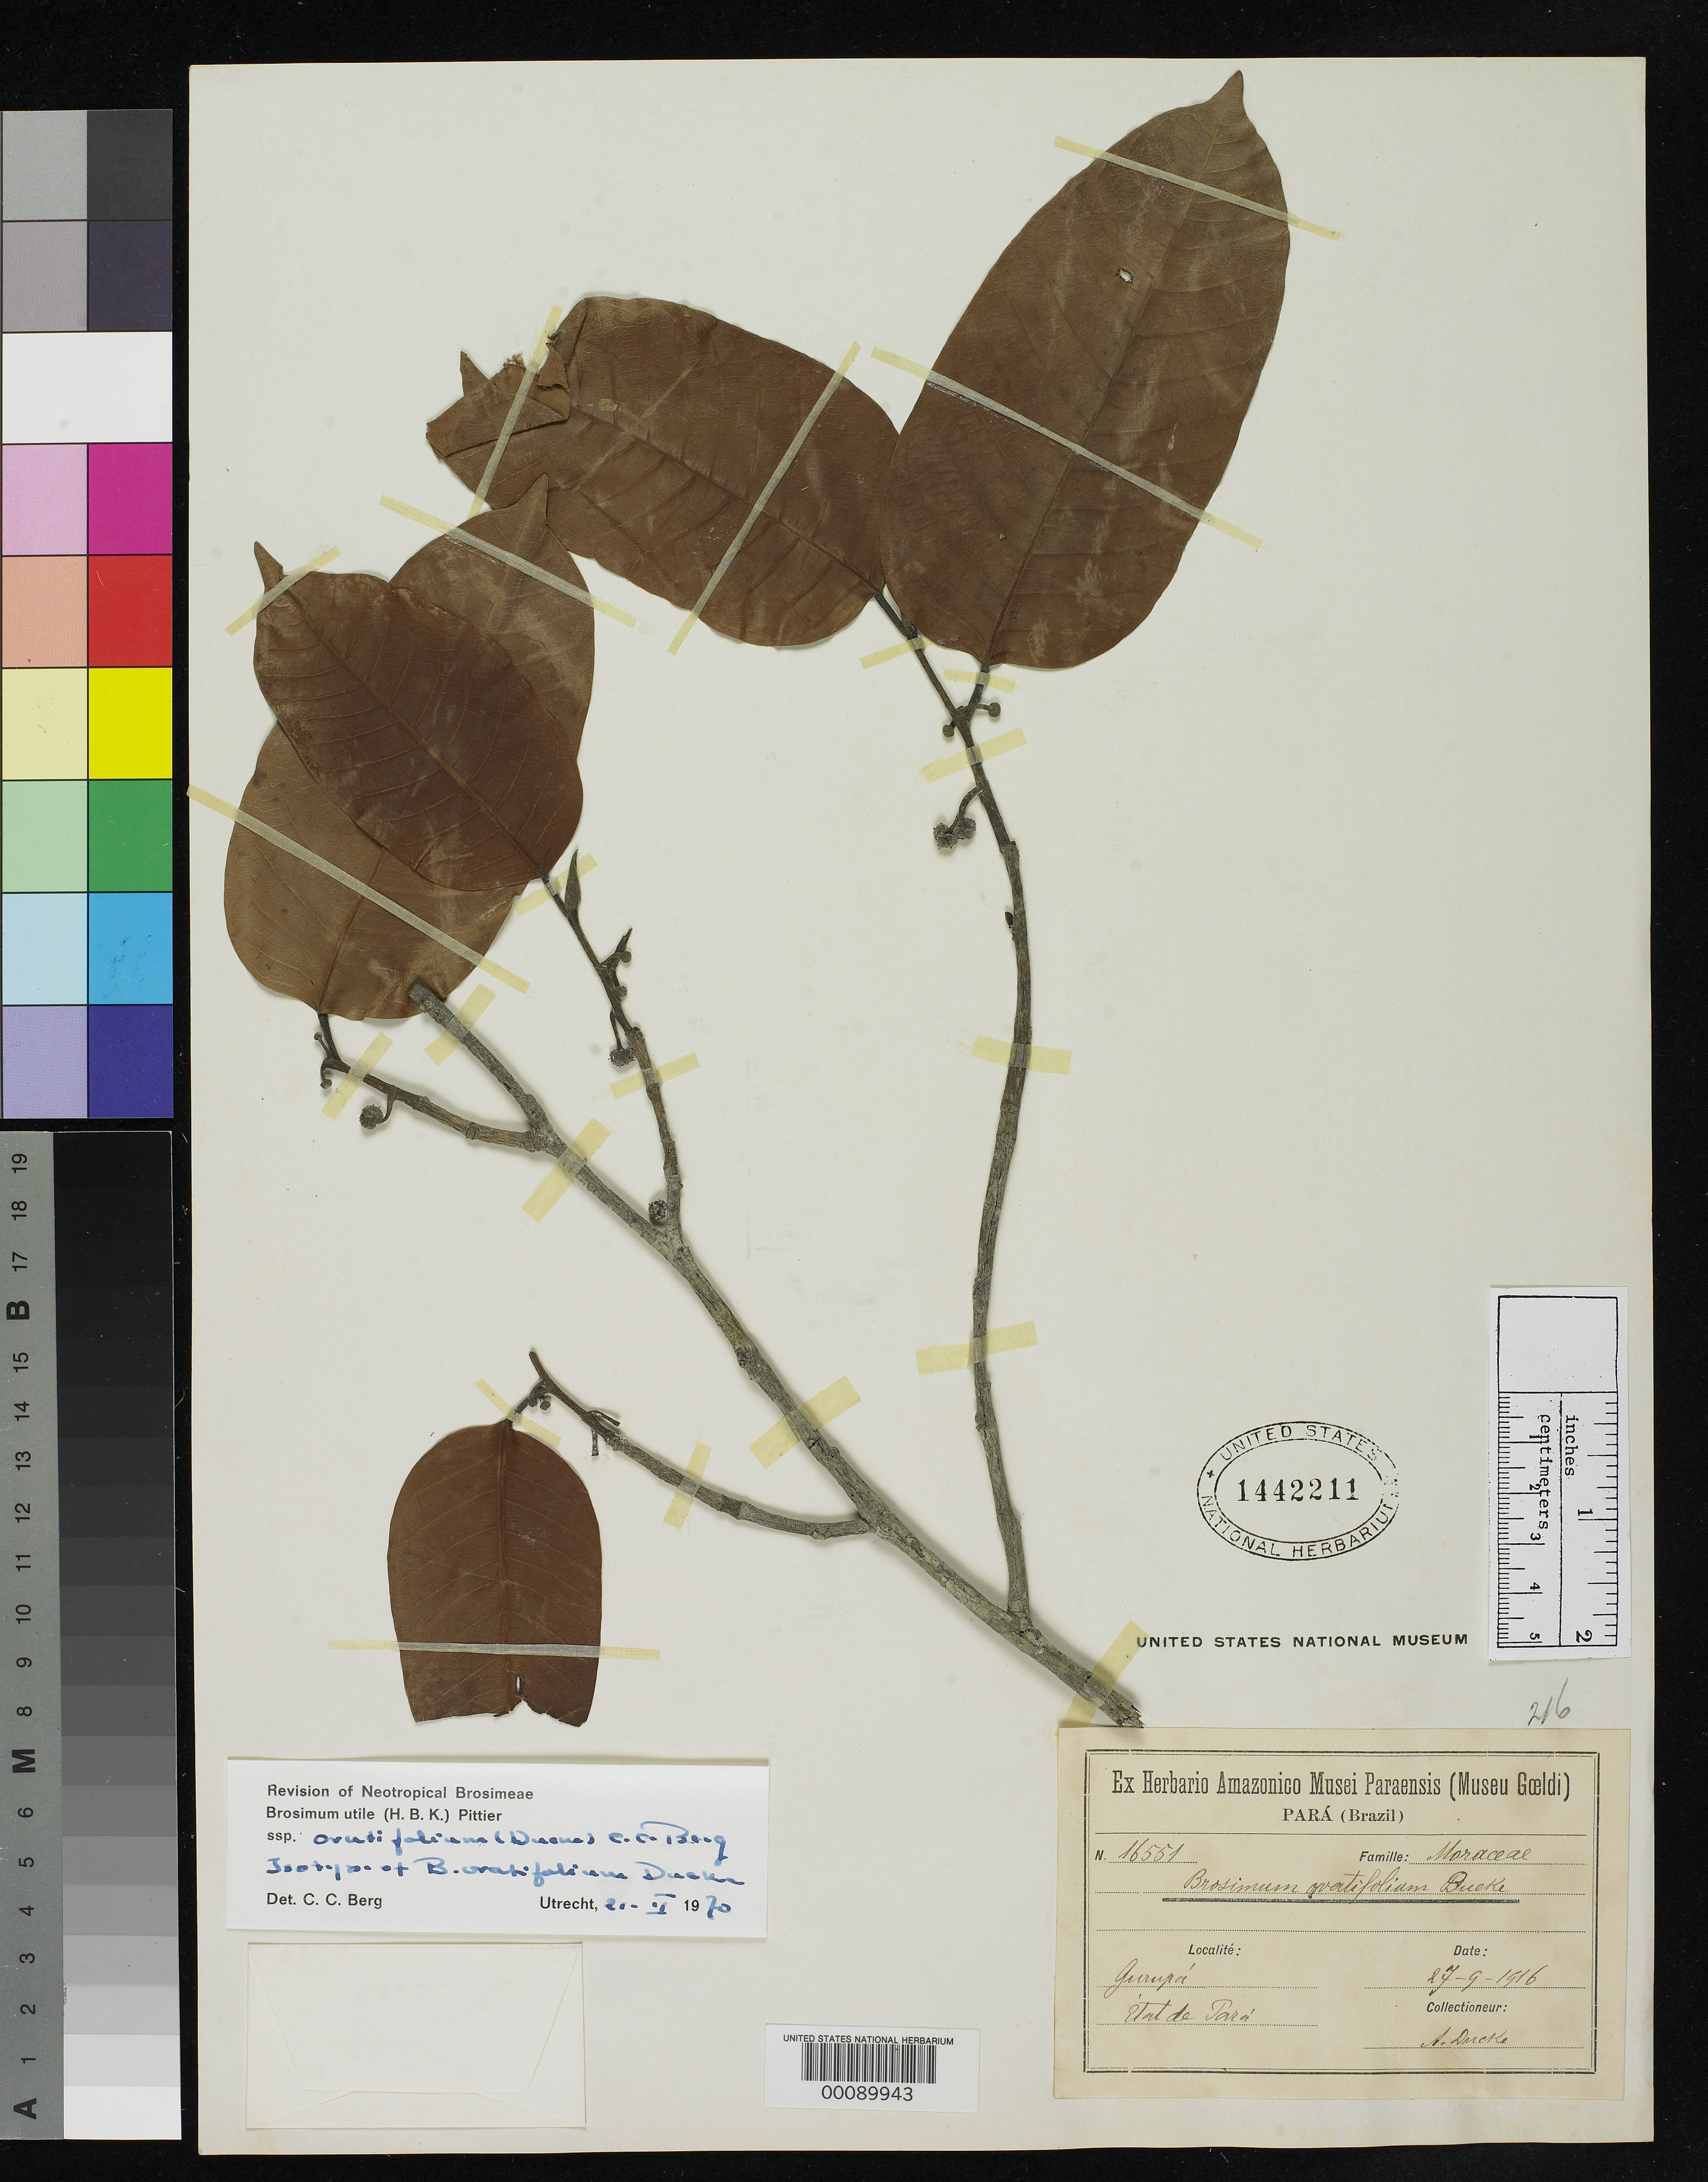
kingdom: Plantae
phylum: Tracheophyta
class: Magnoliopsida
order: Rosales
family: Moraceae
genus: Brosimum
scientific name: Brosimum ovatifolium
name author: Ducke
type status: Isotype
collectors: A. Ducke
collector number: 16551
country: Brazil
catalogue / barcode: US 1442211